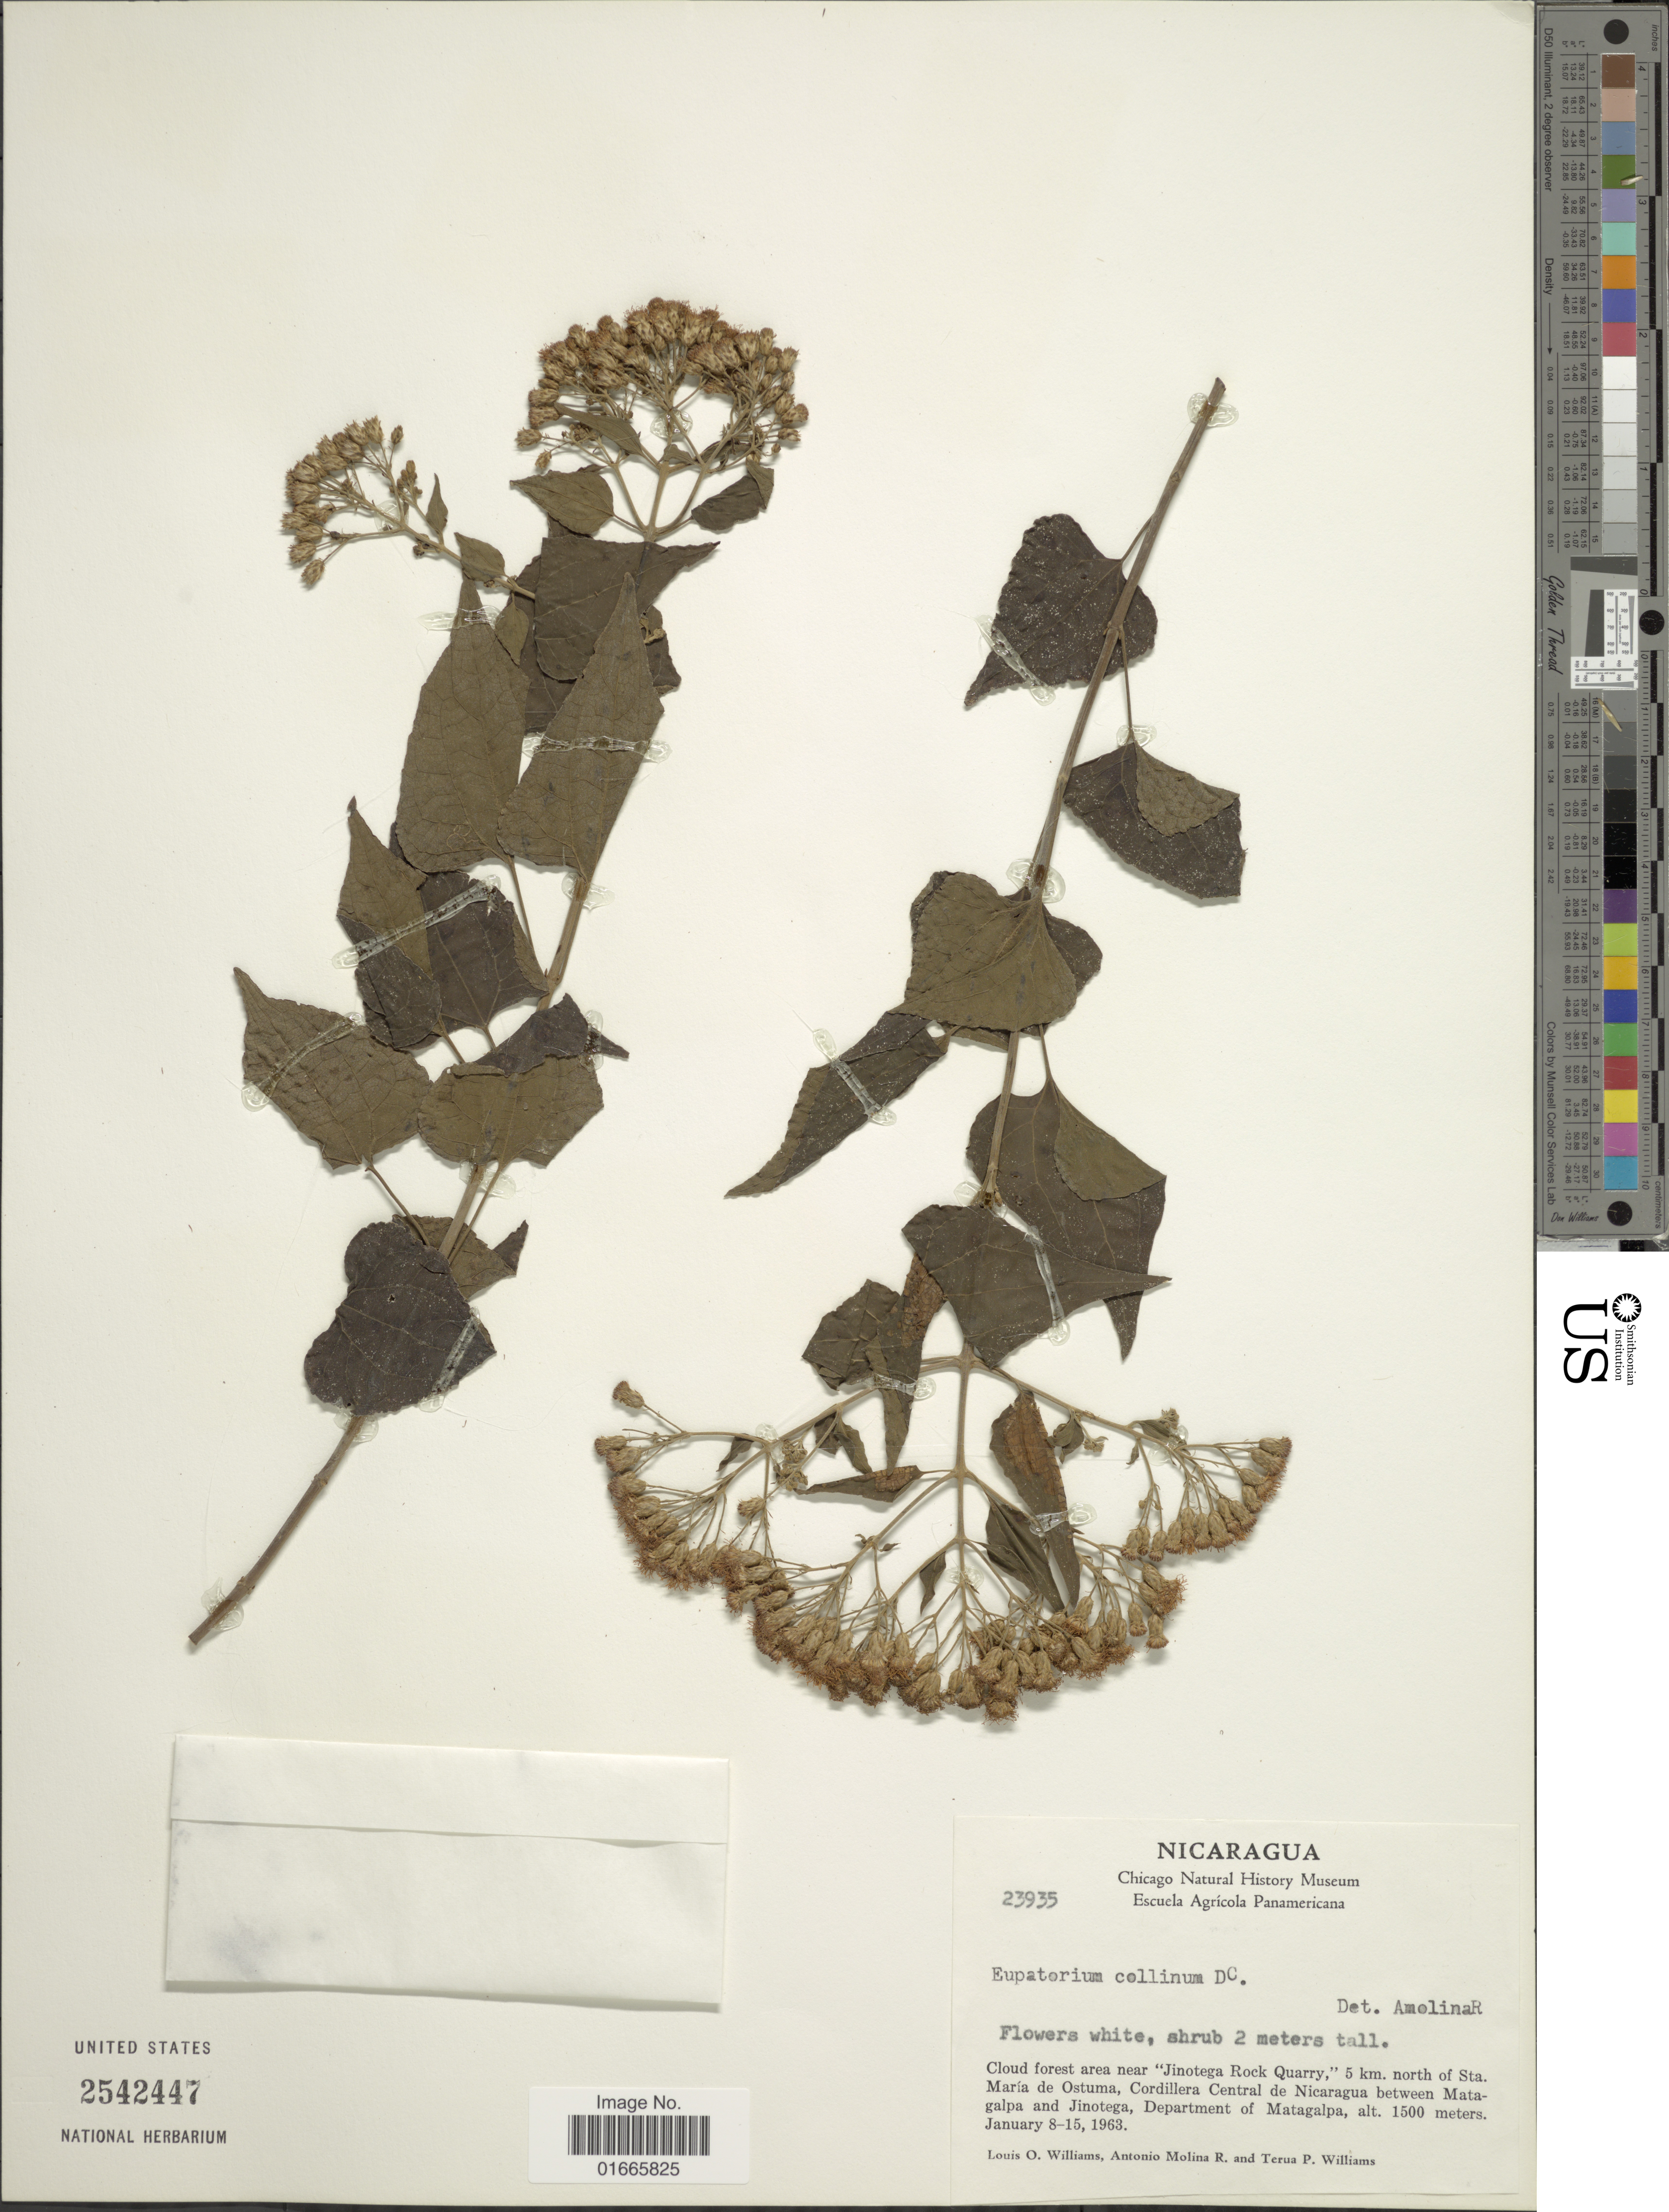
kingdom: Plantae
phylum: Tracheophyta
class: Magnoliopsida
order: Asterales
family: Asteraceae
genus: Chromolaena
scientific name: Chromolaena collina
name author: (DC.) R.M. King & H. Rob.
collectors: L. O. Williams, A. Molina R. & T. P. Williams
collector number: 23935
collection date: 1963-01-08/1963-01-15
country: Nicaragua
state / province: Matagalpa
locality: Cloud forest near "Jinotega rock Quarry", 5 km. north of Sta. Maria de Ostuma, Cordillera Central de Nicaragua between Matagalpa and Jinotega, Department of Matagalpa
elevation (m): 1500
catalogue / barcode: US 2542447